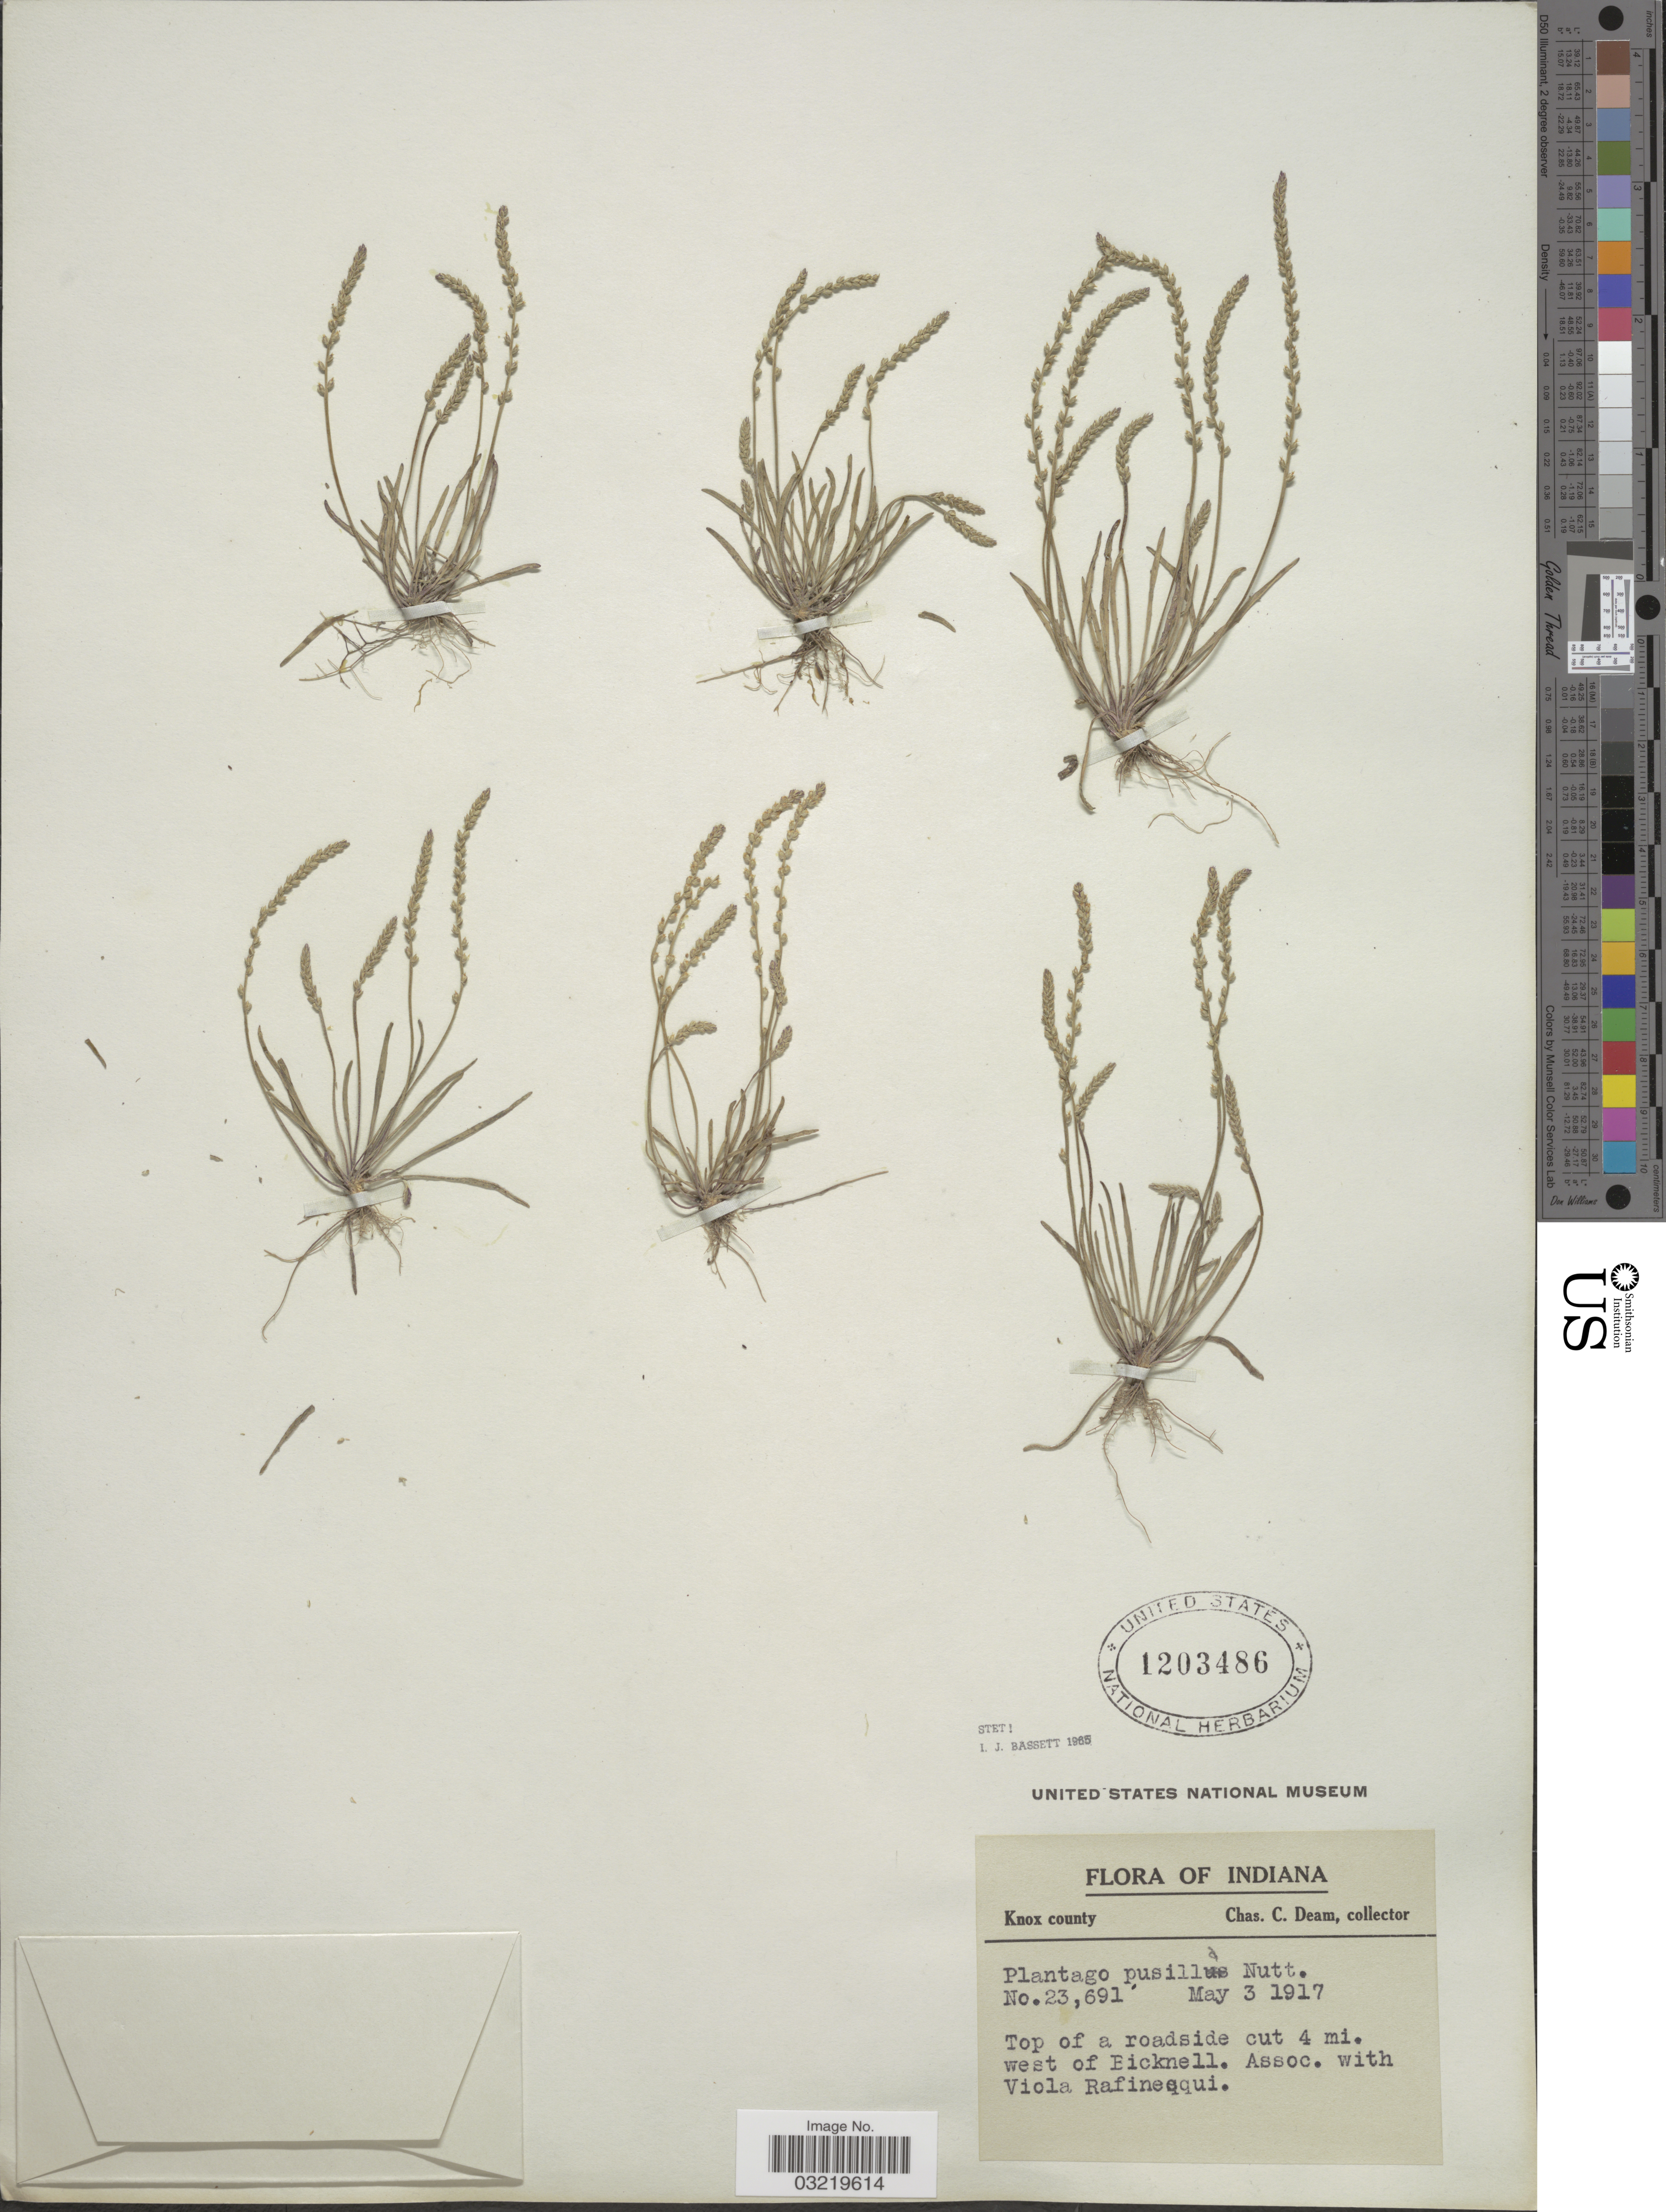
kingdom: Plantae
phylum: Tracheophyta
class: Magnoliopsida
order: Lamiales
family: Plantaginaceae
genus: Plantago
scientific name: Plantago pusilla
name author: Nutt.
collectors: C. C. Deam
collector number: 23691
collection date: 1917-05-03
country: United States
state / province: Indiana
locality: Knox County. Top of a roadside cut 4 mi. west of Bicknell.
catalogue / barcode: US 1203486